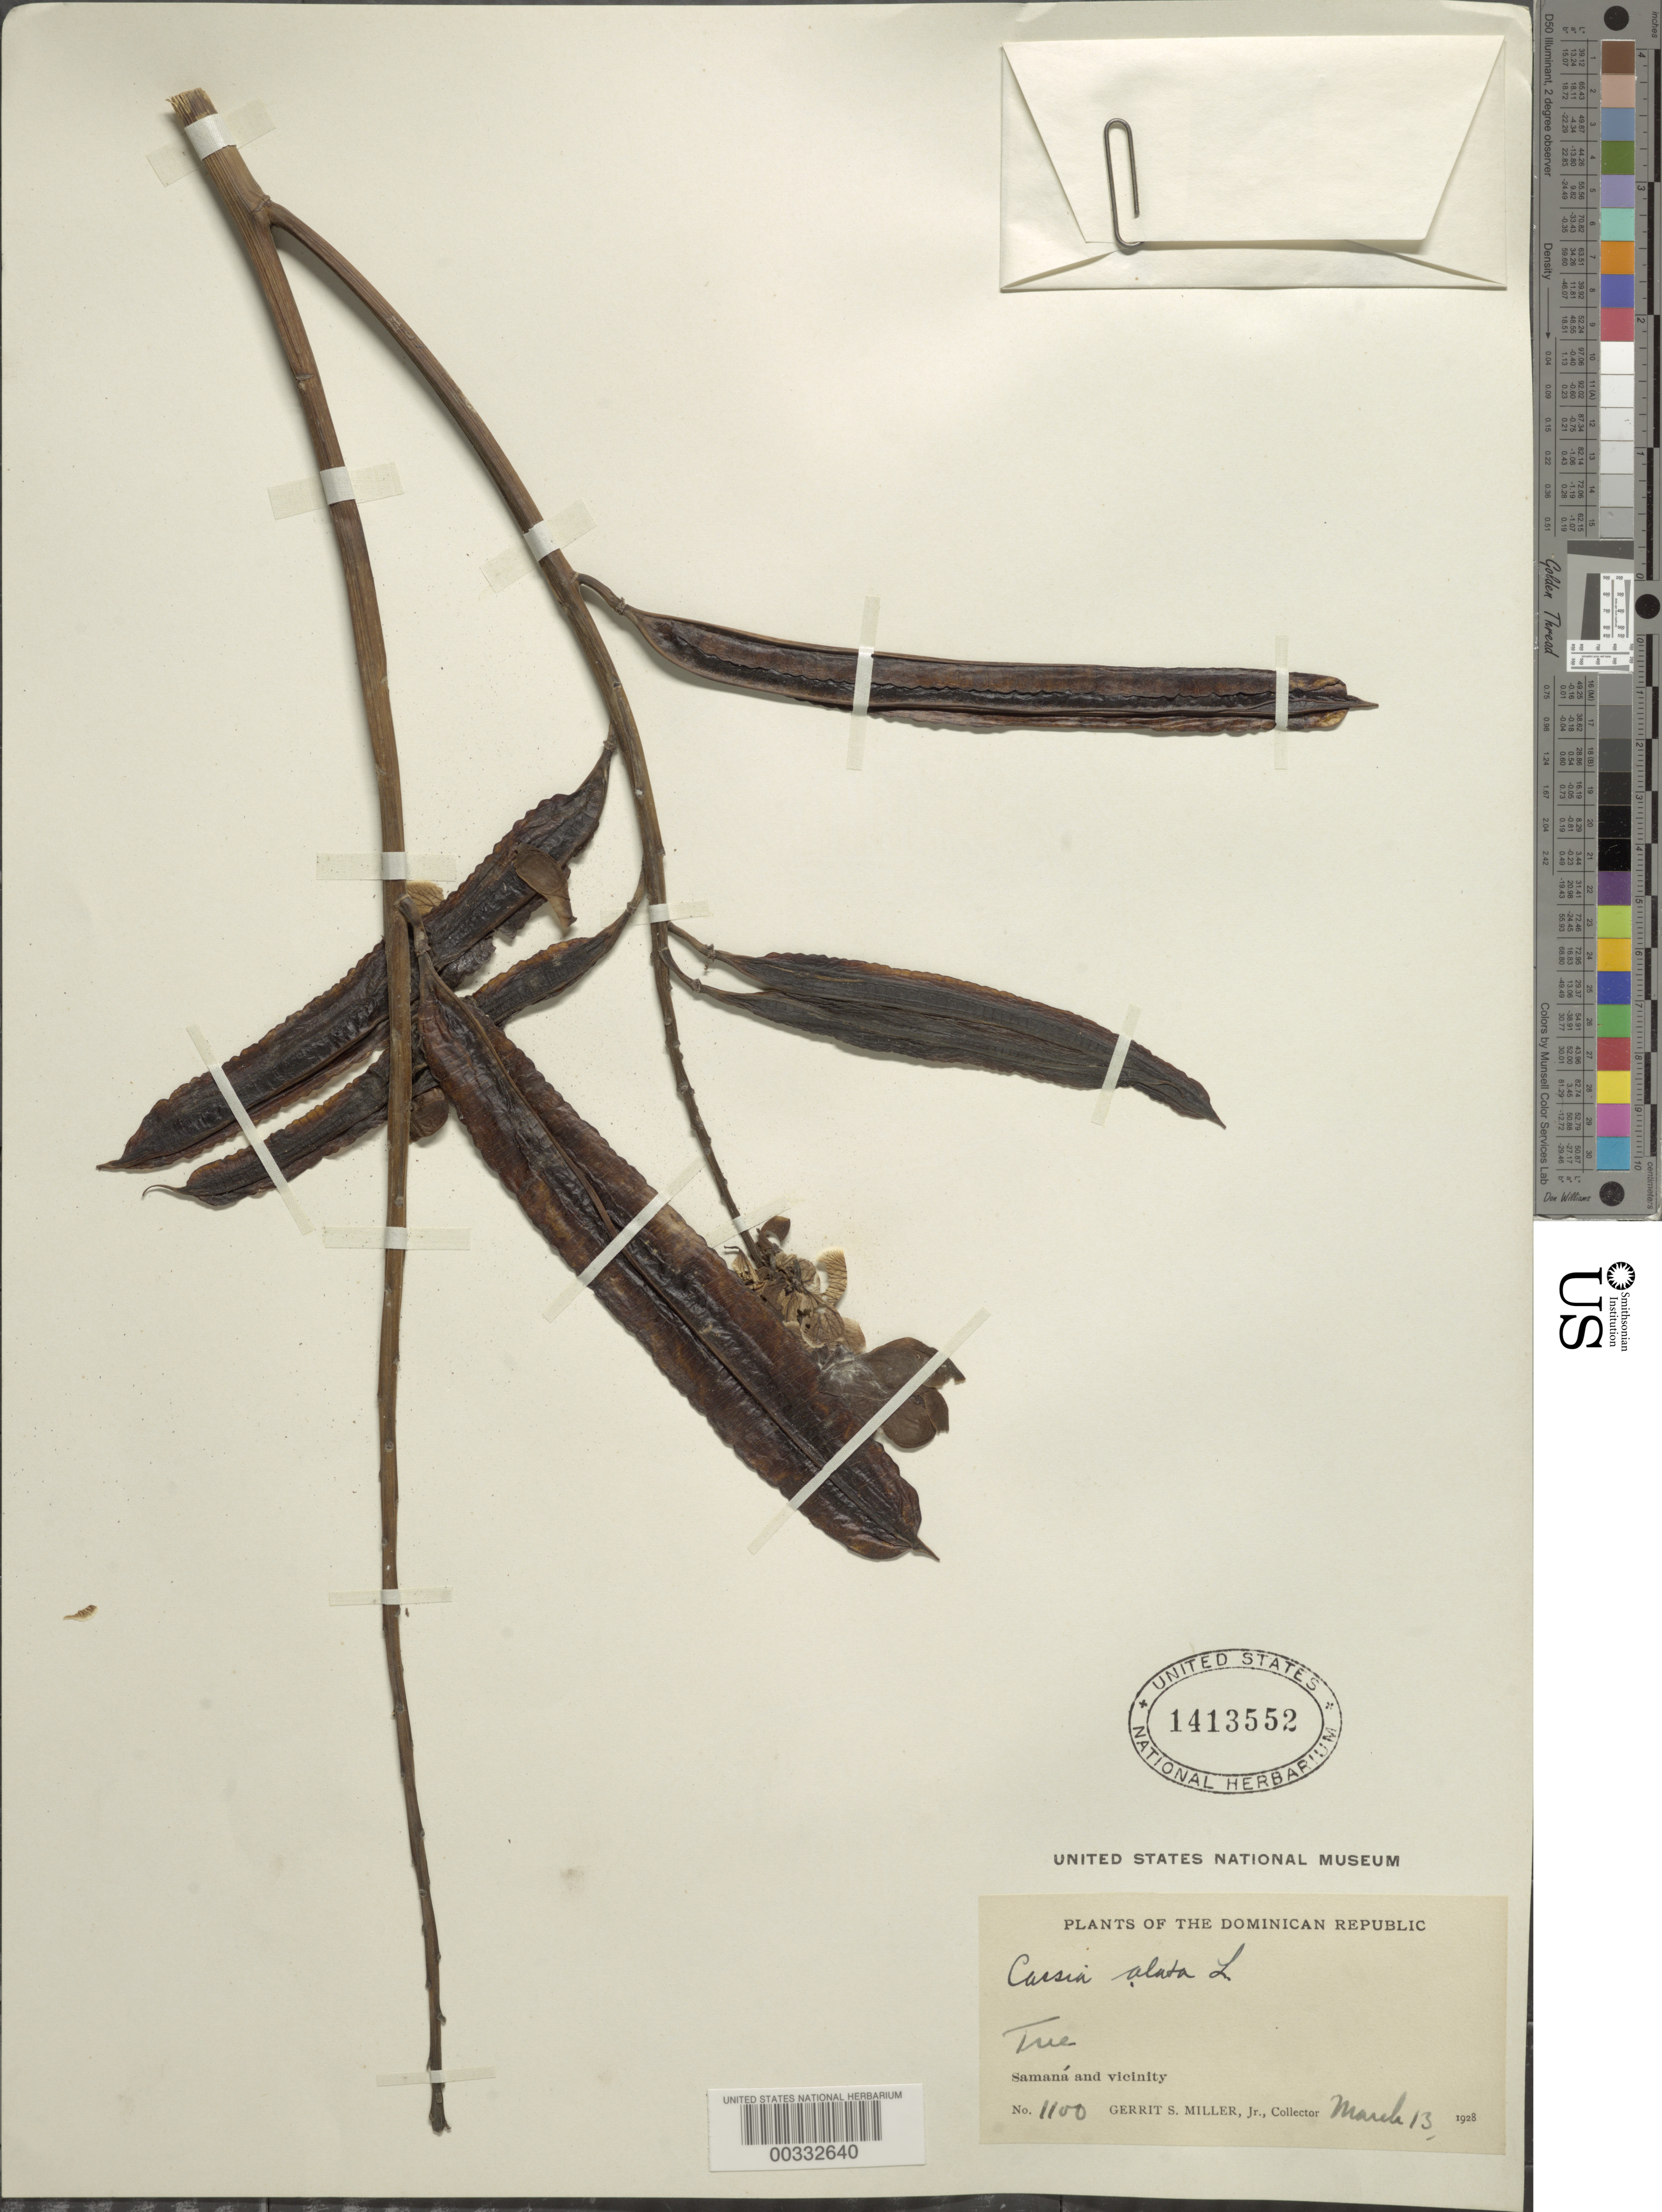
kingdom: Plantae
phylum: Tracheophyta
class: Magnoliopsida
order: Fabales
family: Fabaceae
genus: Senna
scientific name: Senna alata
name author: (L.) Roxb.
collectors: G. S. Miller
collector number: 1100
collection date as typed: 13 Mar 1928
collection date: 1928-03-13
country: Dominican Republic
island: Hispaniola Island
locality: Samana and vicinity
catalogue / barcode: US 1413552